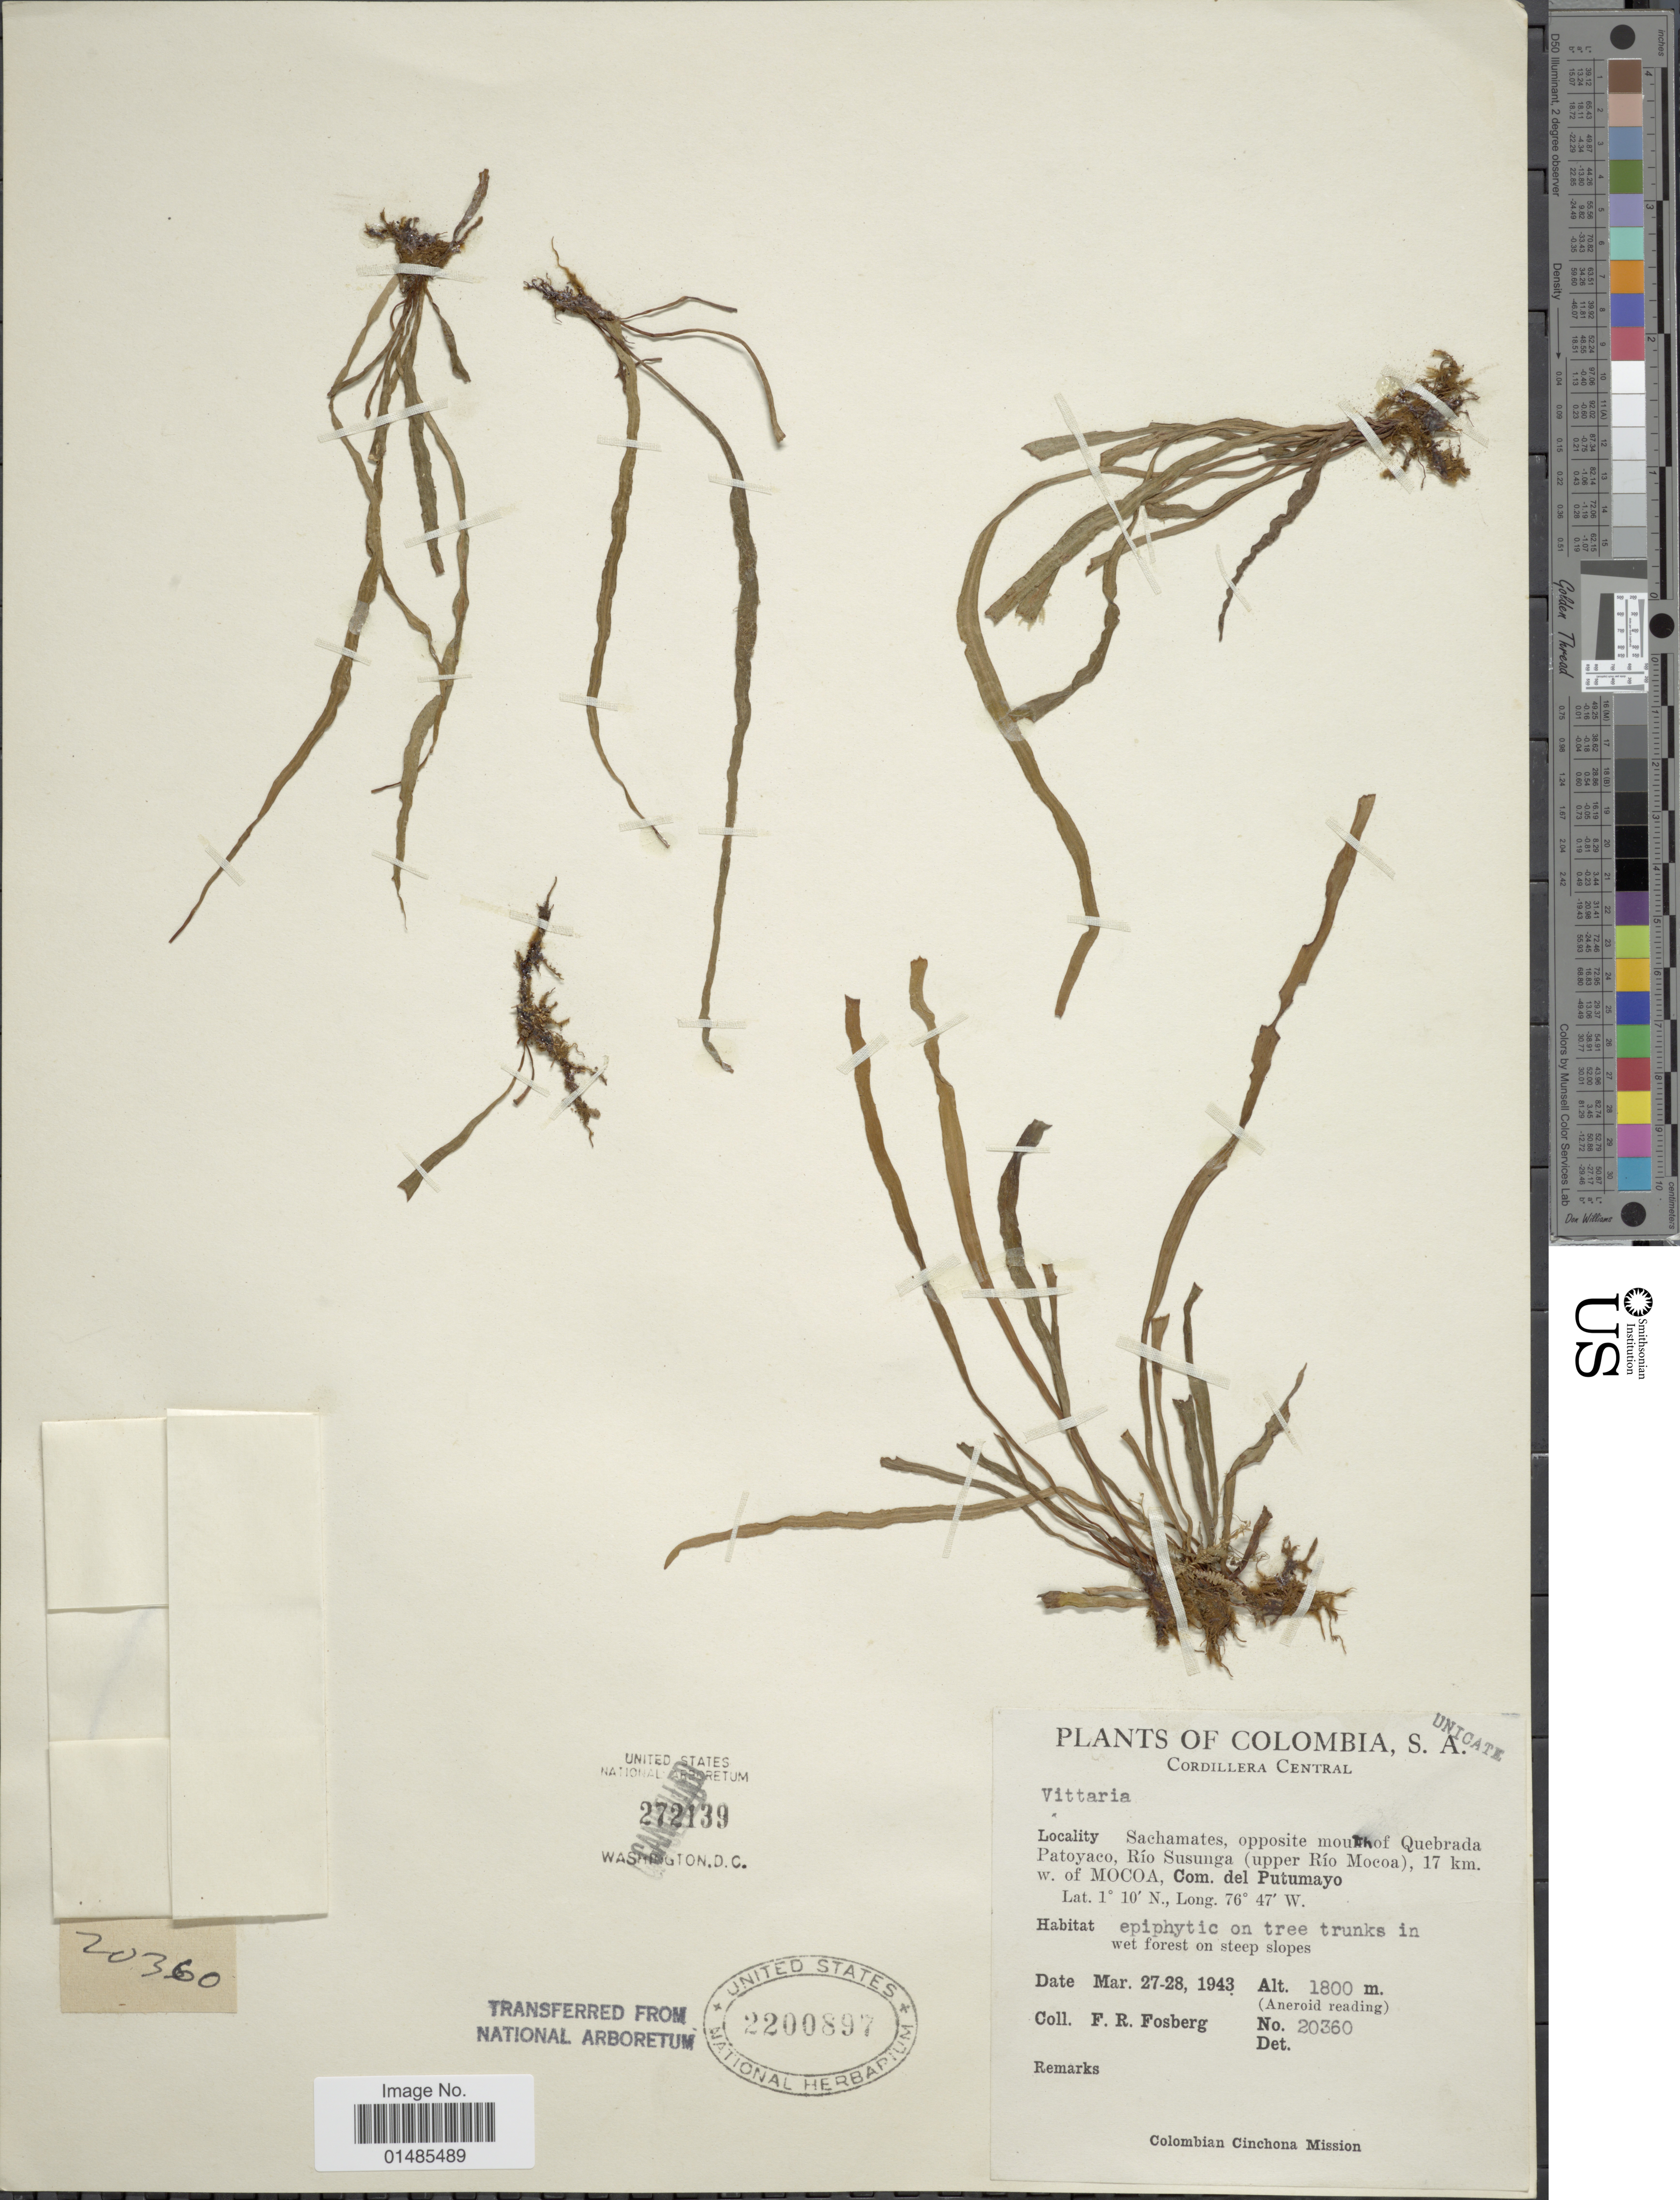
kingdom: Plantae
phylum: Tracheophyta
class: Polypodiopsida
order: Polypodiales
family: Pteridaceae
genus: Radiovittaria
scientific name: Radiovittaria stipitata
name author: (Kunze) E.H. Crane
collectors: F. R. Fosberg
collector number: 20360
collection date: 1943-03-27/1943-03-28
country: Colombia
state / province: Putumayo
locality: Cordillera Central. Sachamates, opposite mouth of Quebrada Patoyaco, Río Susunga (upper Río Mocoa), 17 km. w. of Mocoa. Com. del Putumayo.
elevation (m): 1800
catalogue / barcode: US 2200897